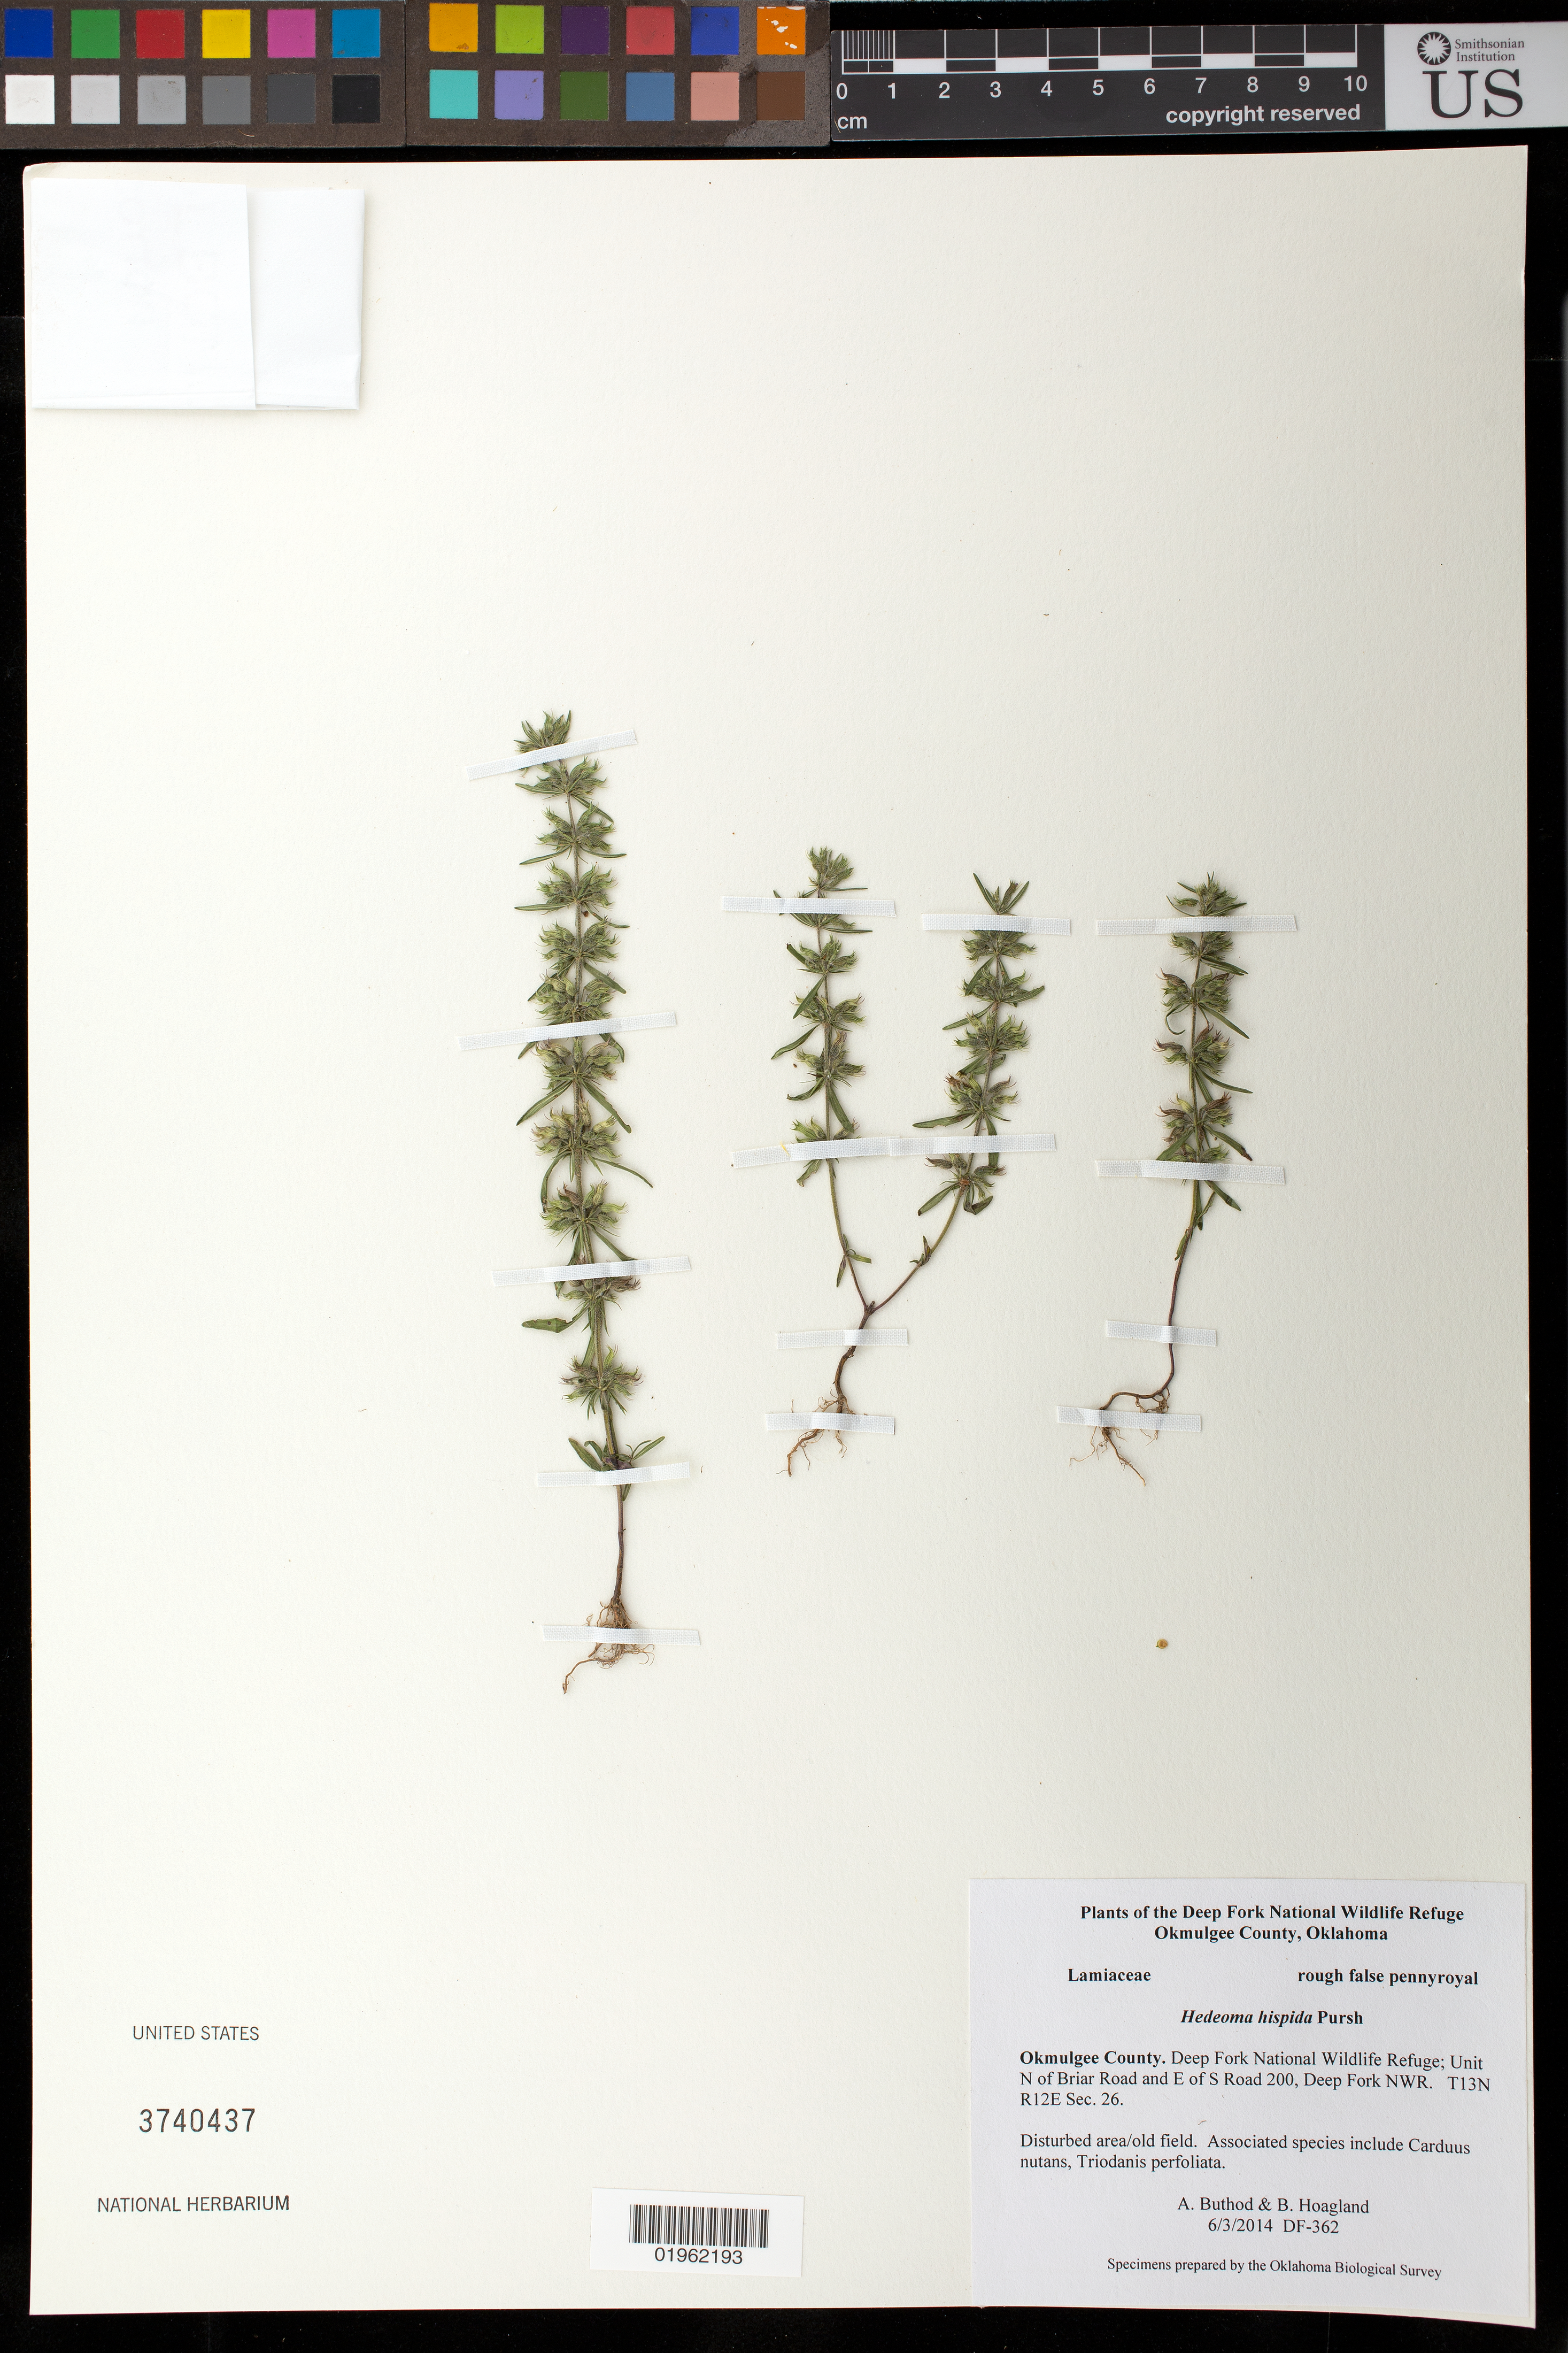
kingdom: Plantae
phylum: Tracheophyta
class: Magnoliopsida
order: Lamiales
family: Lamiaceae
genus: Hedeoma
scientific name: Hedeoma hispida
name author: Pursh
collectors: A. Buthod & B. Hoagland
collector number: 362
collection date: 2014-06-03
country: United States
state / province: Oklahoma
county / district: Okmulgee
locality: Deep Fork National Wildlife Refuge; Unit N of Briar Road and E of S Road 200, Deep Fork NWR. T13N R13E Sec.26.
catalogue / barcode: US 3740437